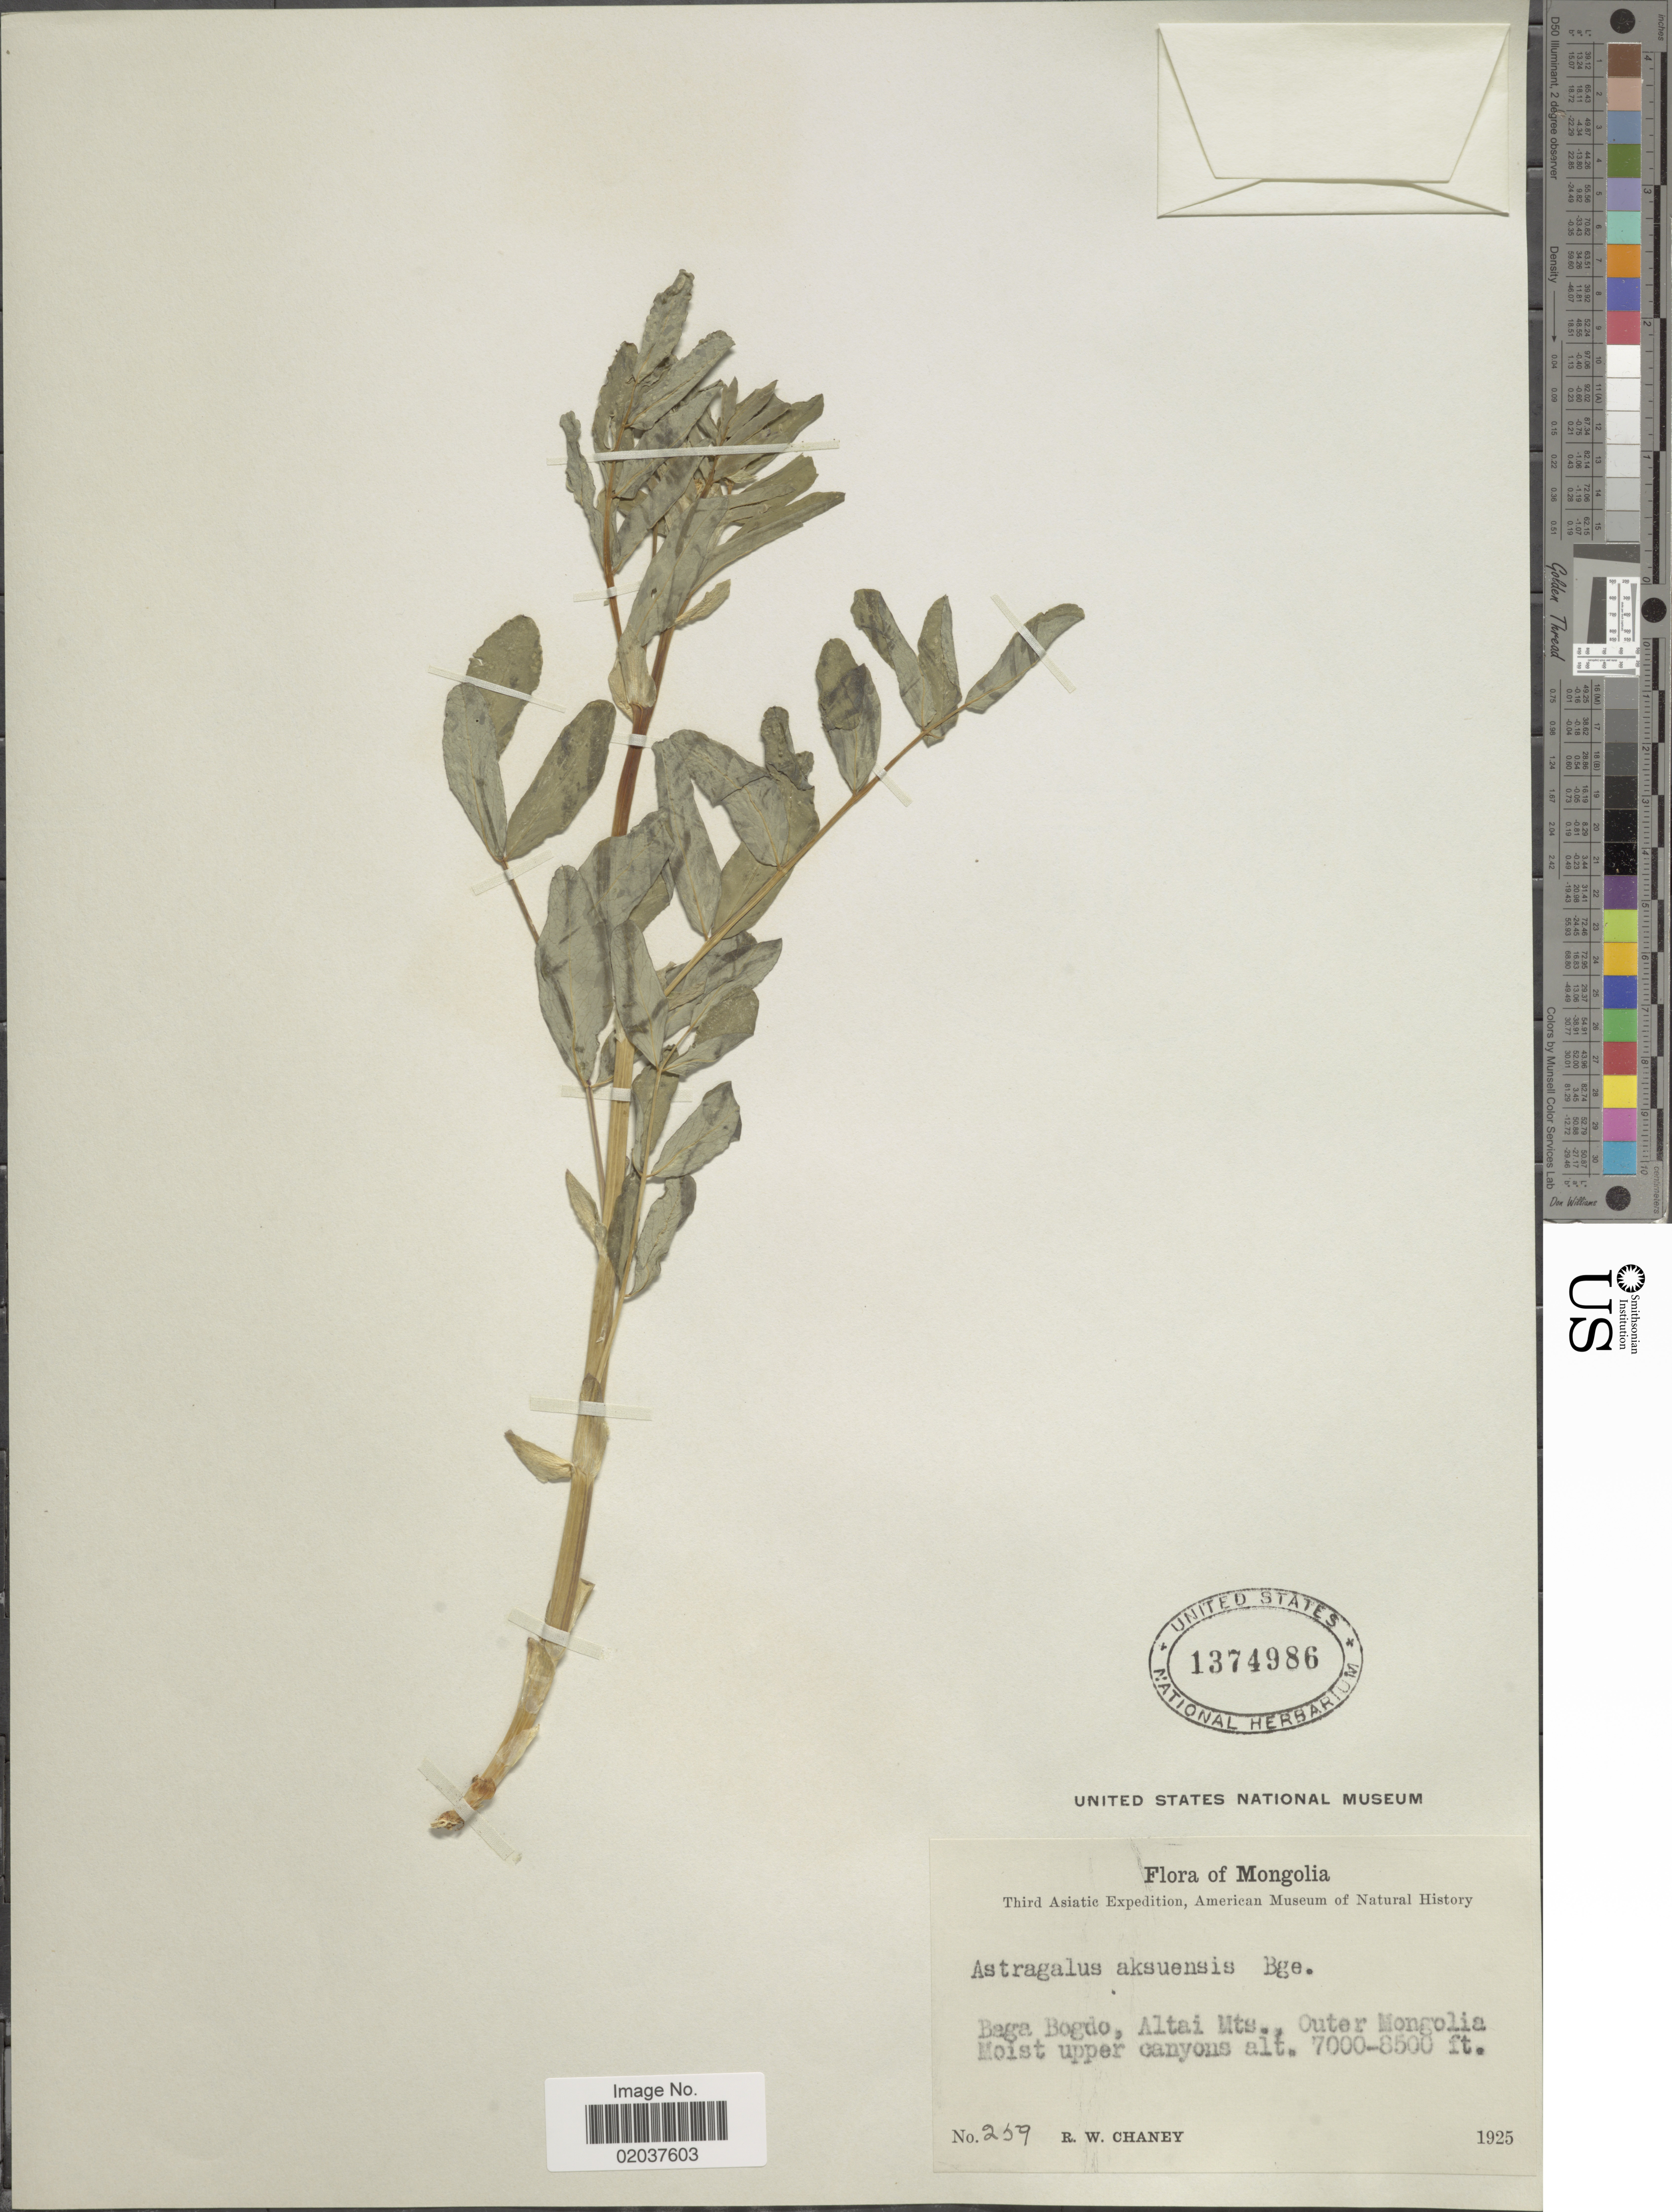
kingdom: Plantae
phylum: Tracheophyta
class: Magnoliopsida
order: Fabales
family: Fabaceae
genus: Astragalus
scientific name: Astragalus aksuensis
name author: Bunge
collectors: R. Chaney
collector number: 259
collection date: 1925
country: China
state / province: Nei Monggol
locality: Baga Bogdo, Atai Mts., Outer Mongolia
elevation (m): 2134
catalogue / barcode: US 1374986